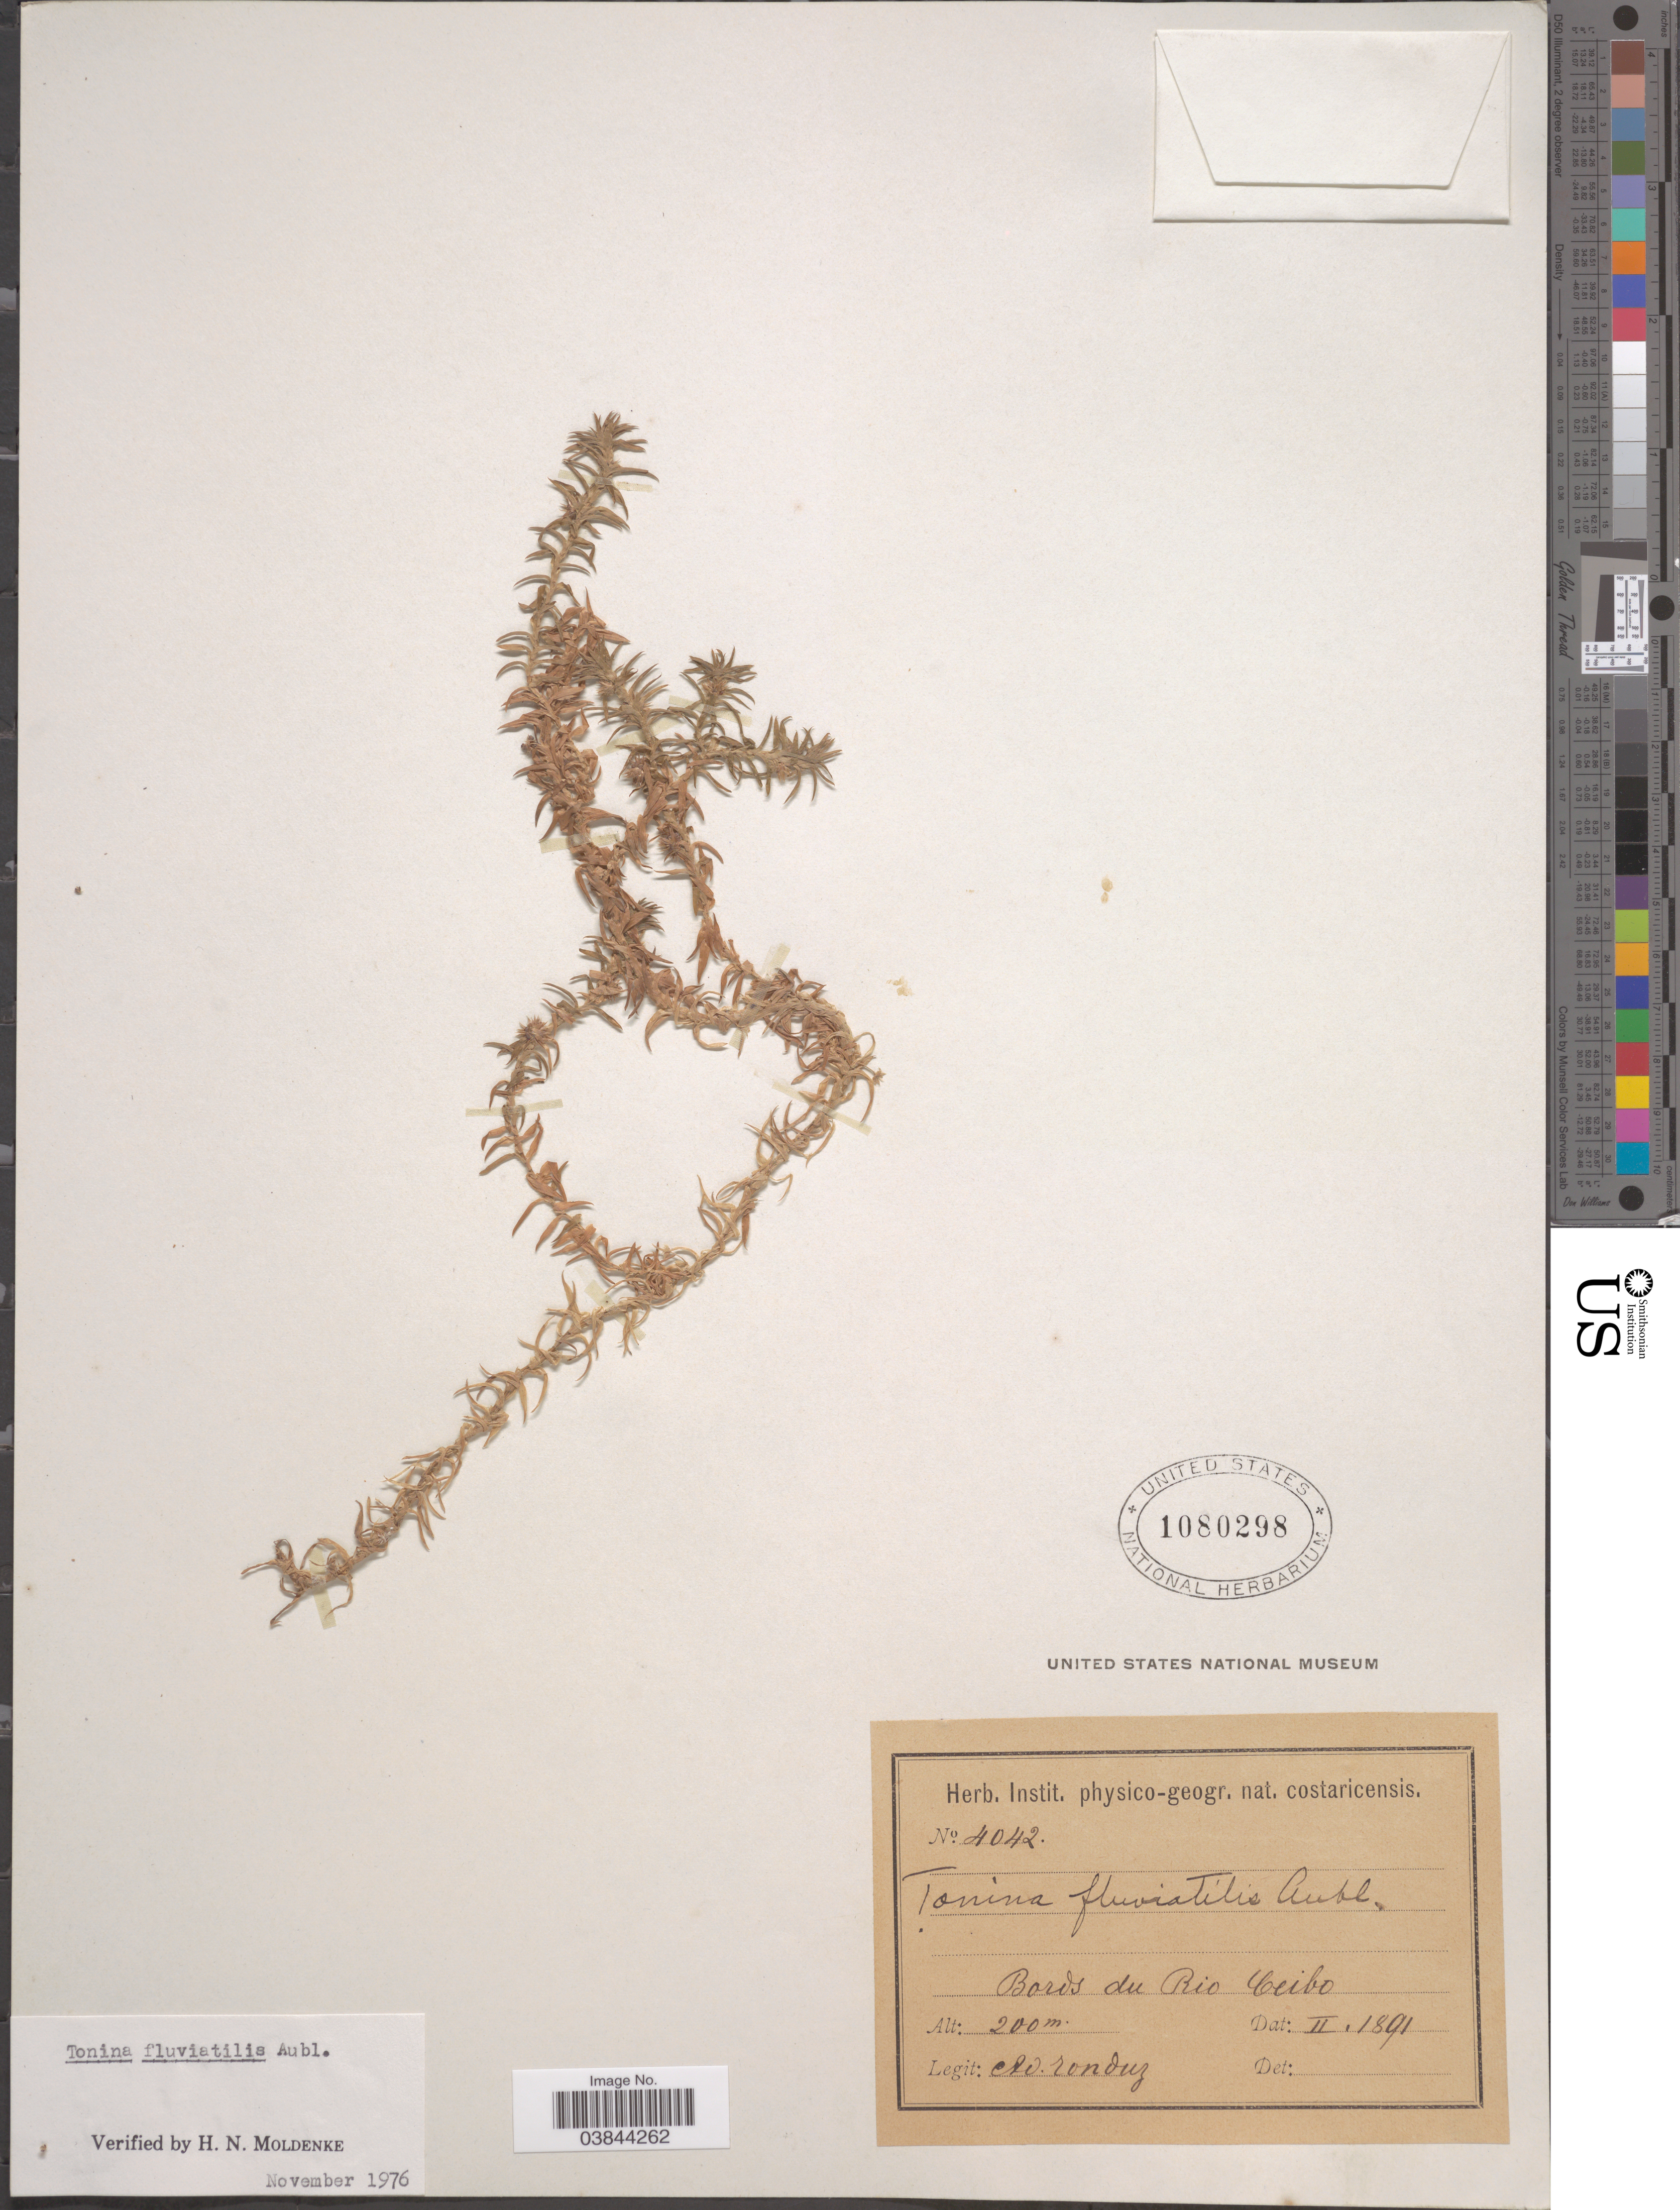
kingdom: Plantae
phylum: Tracheophyta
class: Liliopsida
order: Poales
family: Eriocaulaceae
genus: Tonina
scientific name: Tonina fluviatilis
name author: Aubl.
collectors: A. Tonduz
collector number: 4042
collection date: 1891-02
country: Costa Rica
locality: Bords du Rio Ceibo.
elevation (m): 200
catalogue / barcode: US 1080298